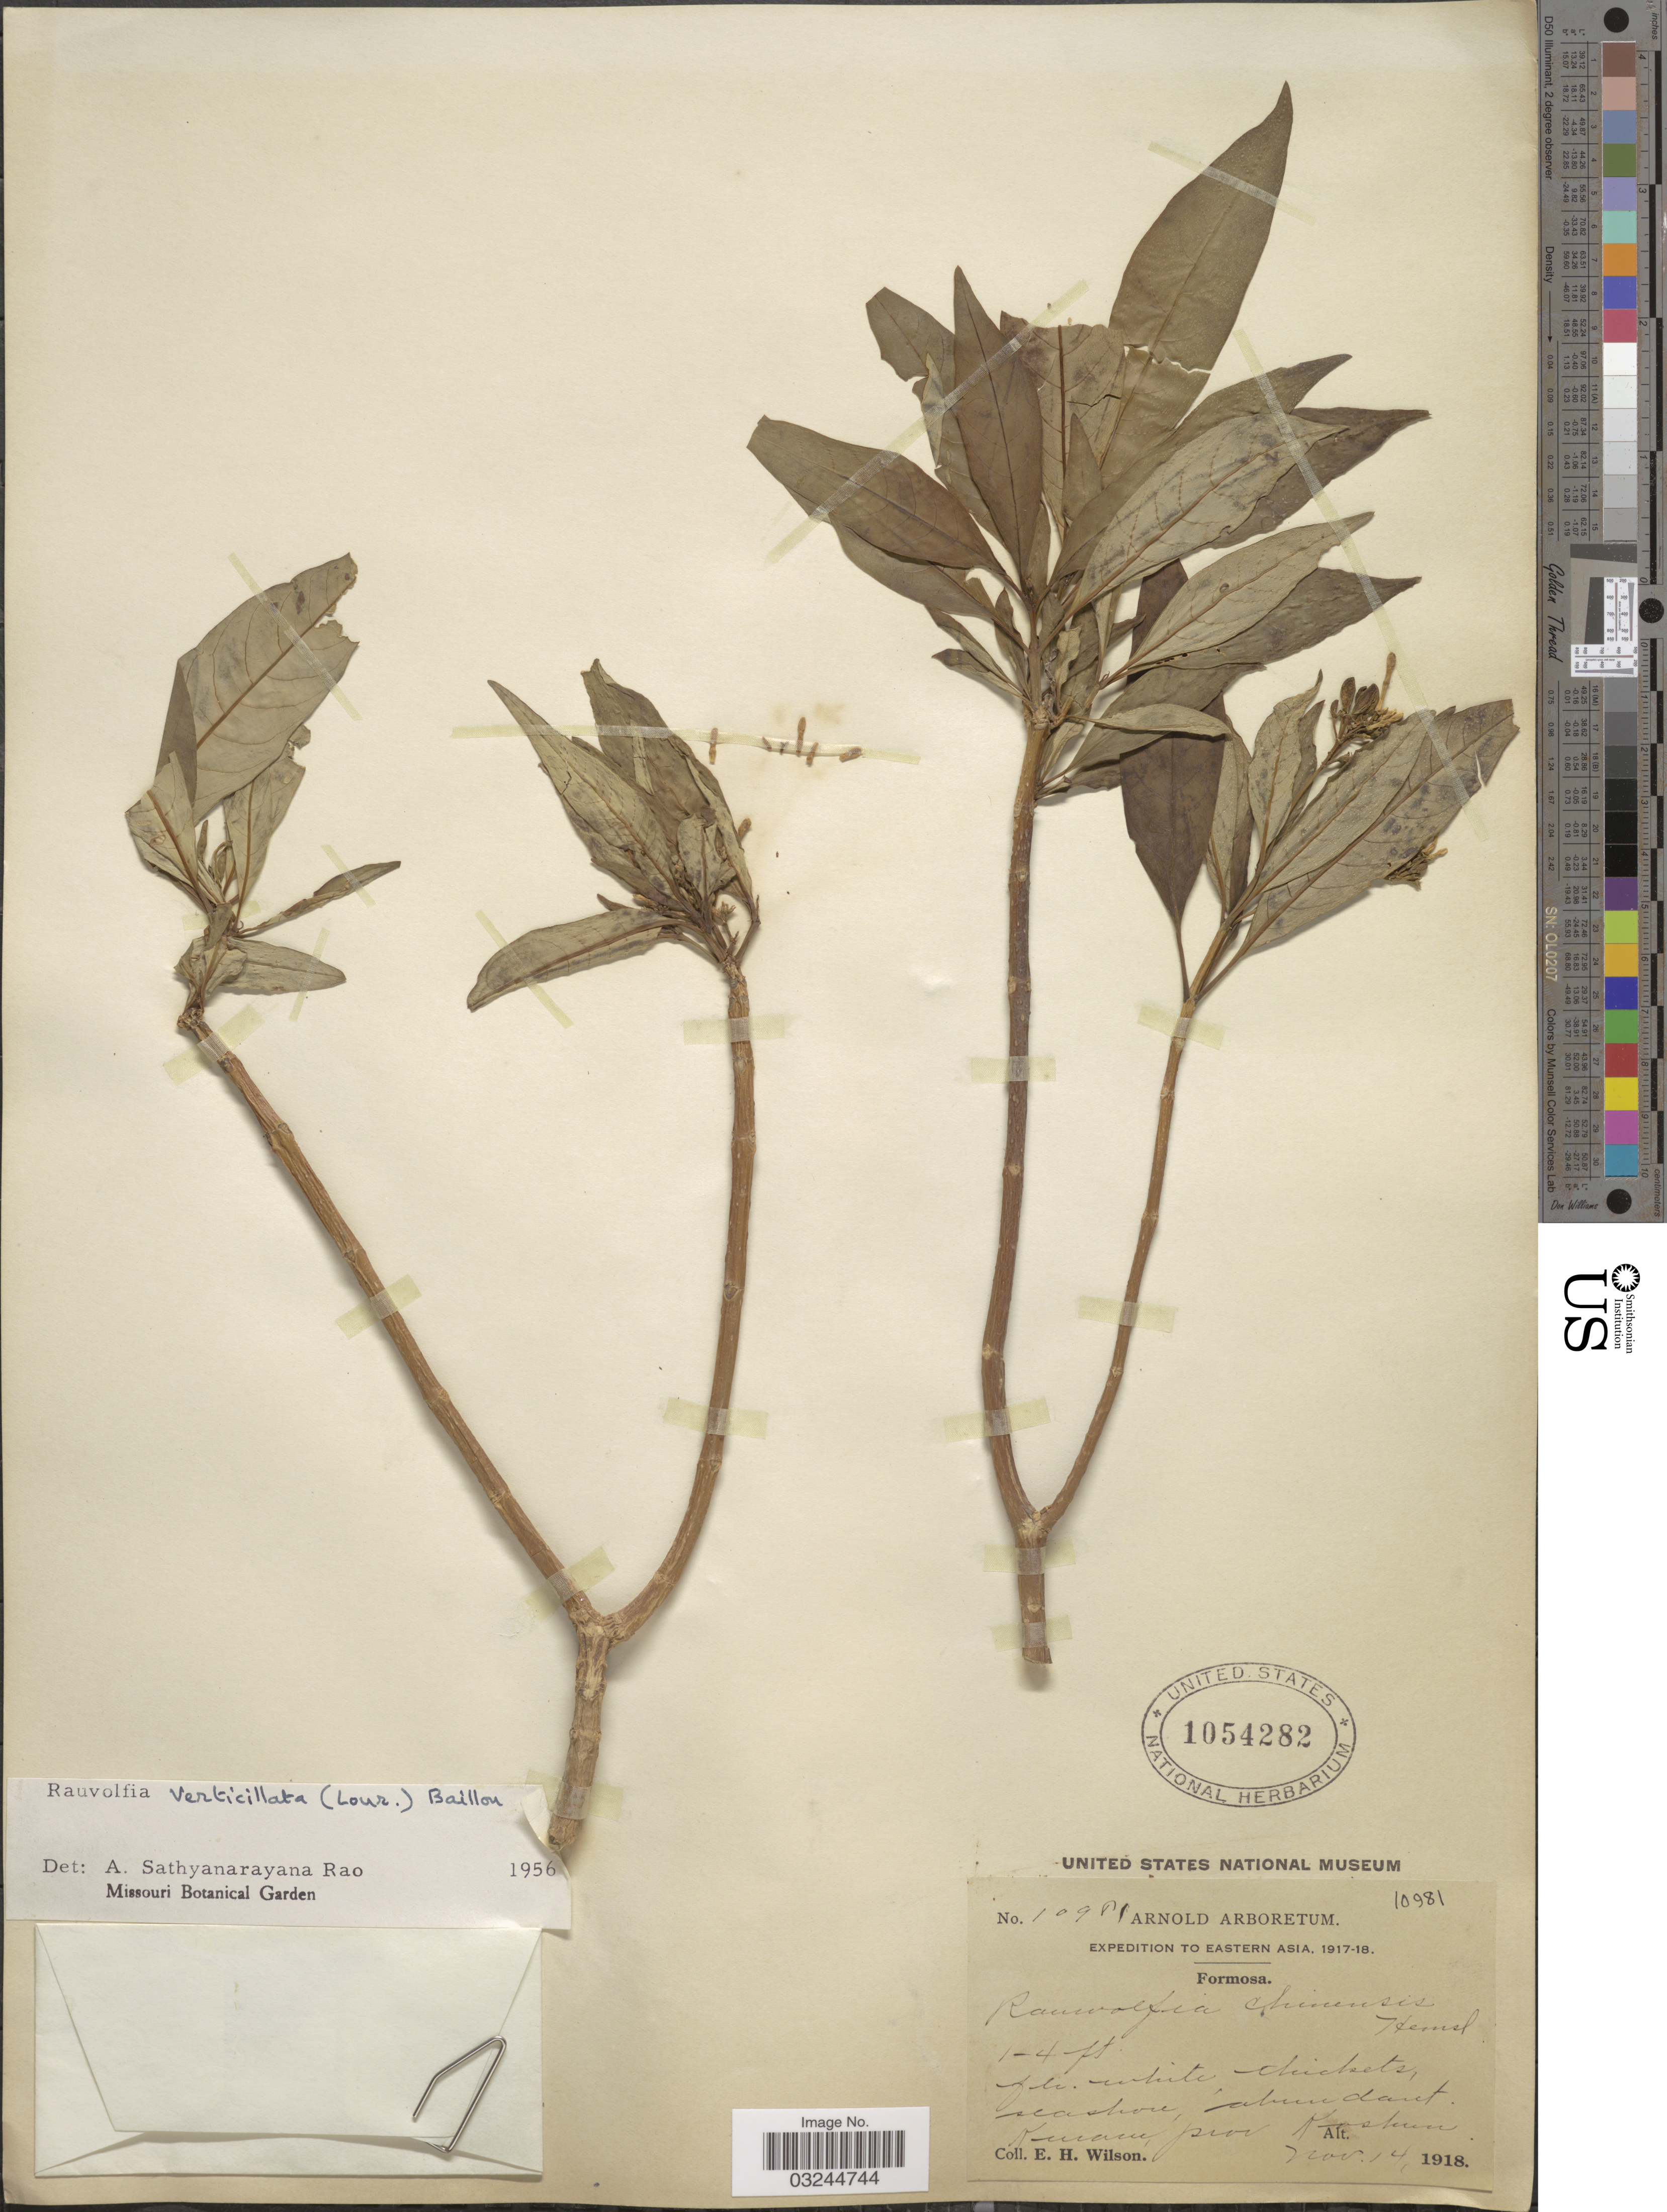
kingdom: Plantae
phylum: Tracheophyta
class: Magnoliopsida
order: Gentianales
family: Apocynaceae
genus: Rauvolfia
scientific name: Rauvolfia verticillata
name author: (Lour.) Baill.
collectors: E. Wilson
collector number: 10981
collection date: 1918-11-14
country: Taiwan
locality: Eastern Asia. Formosa. Kuran, prov. Koshun.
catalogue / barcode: US 1054282